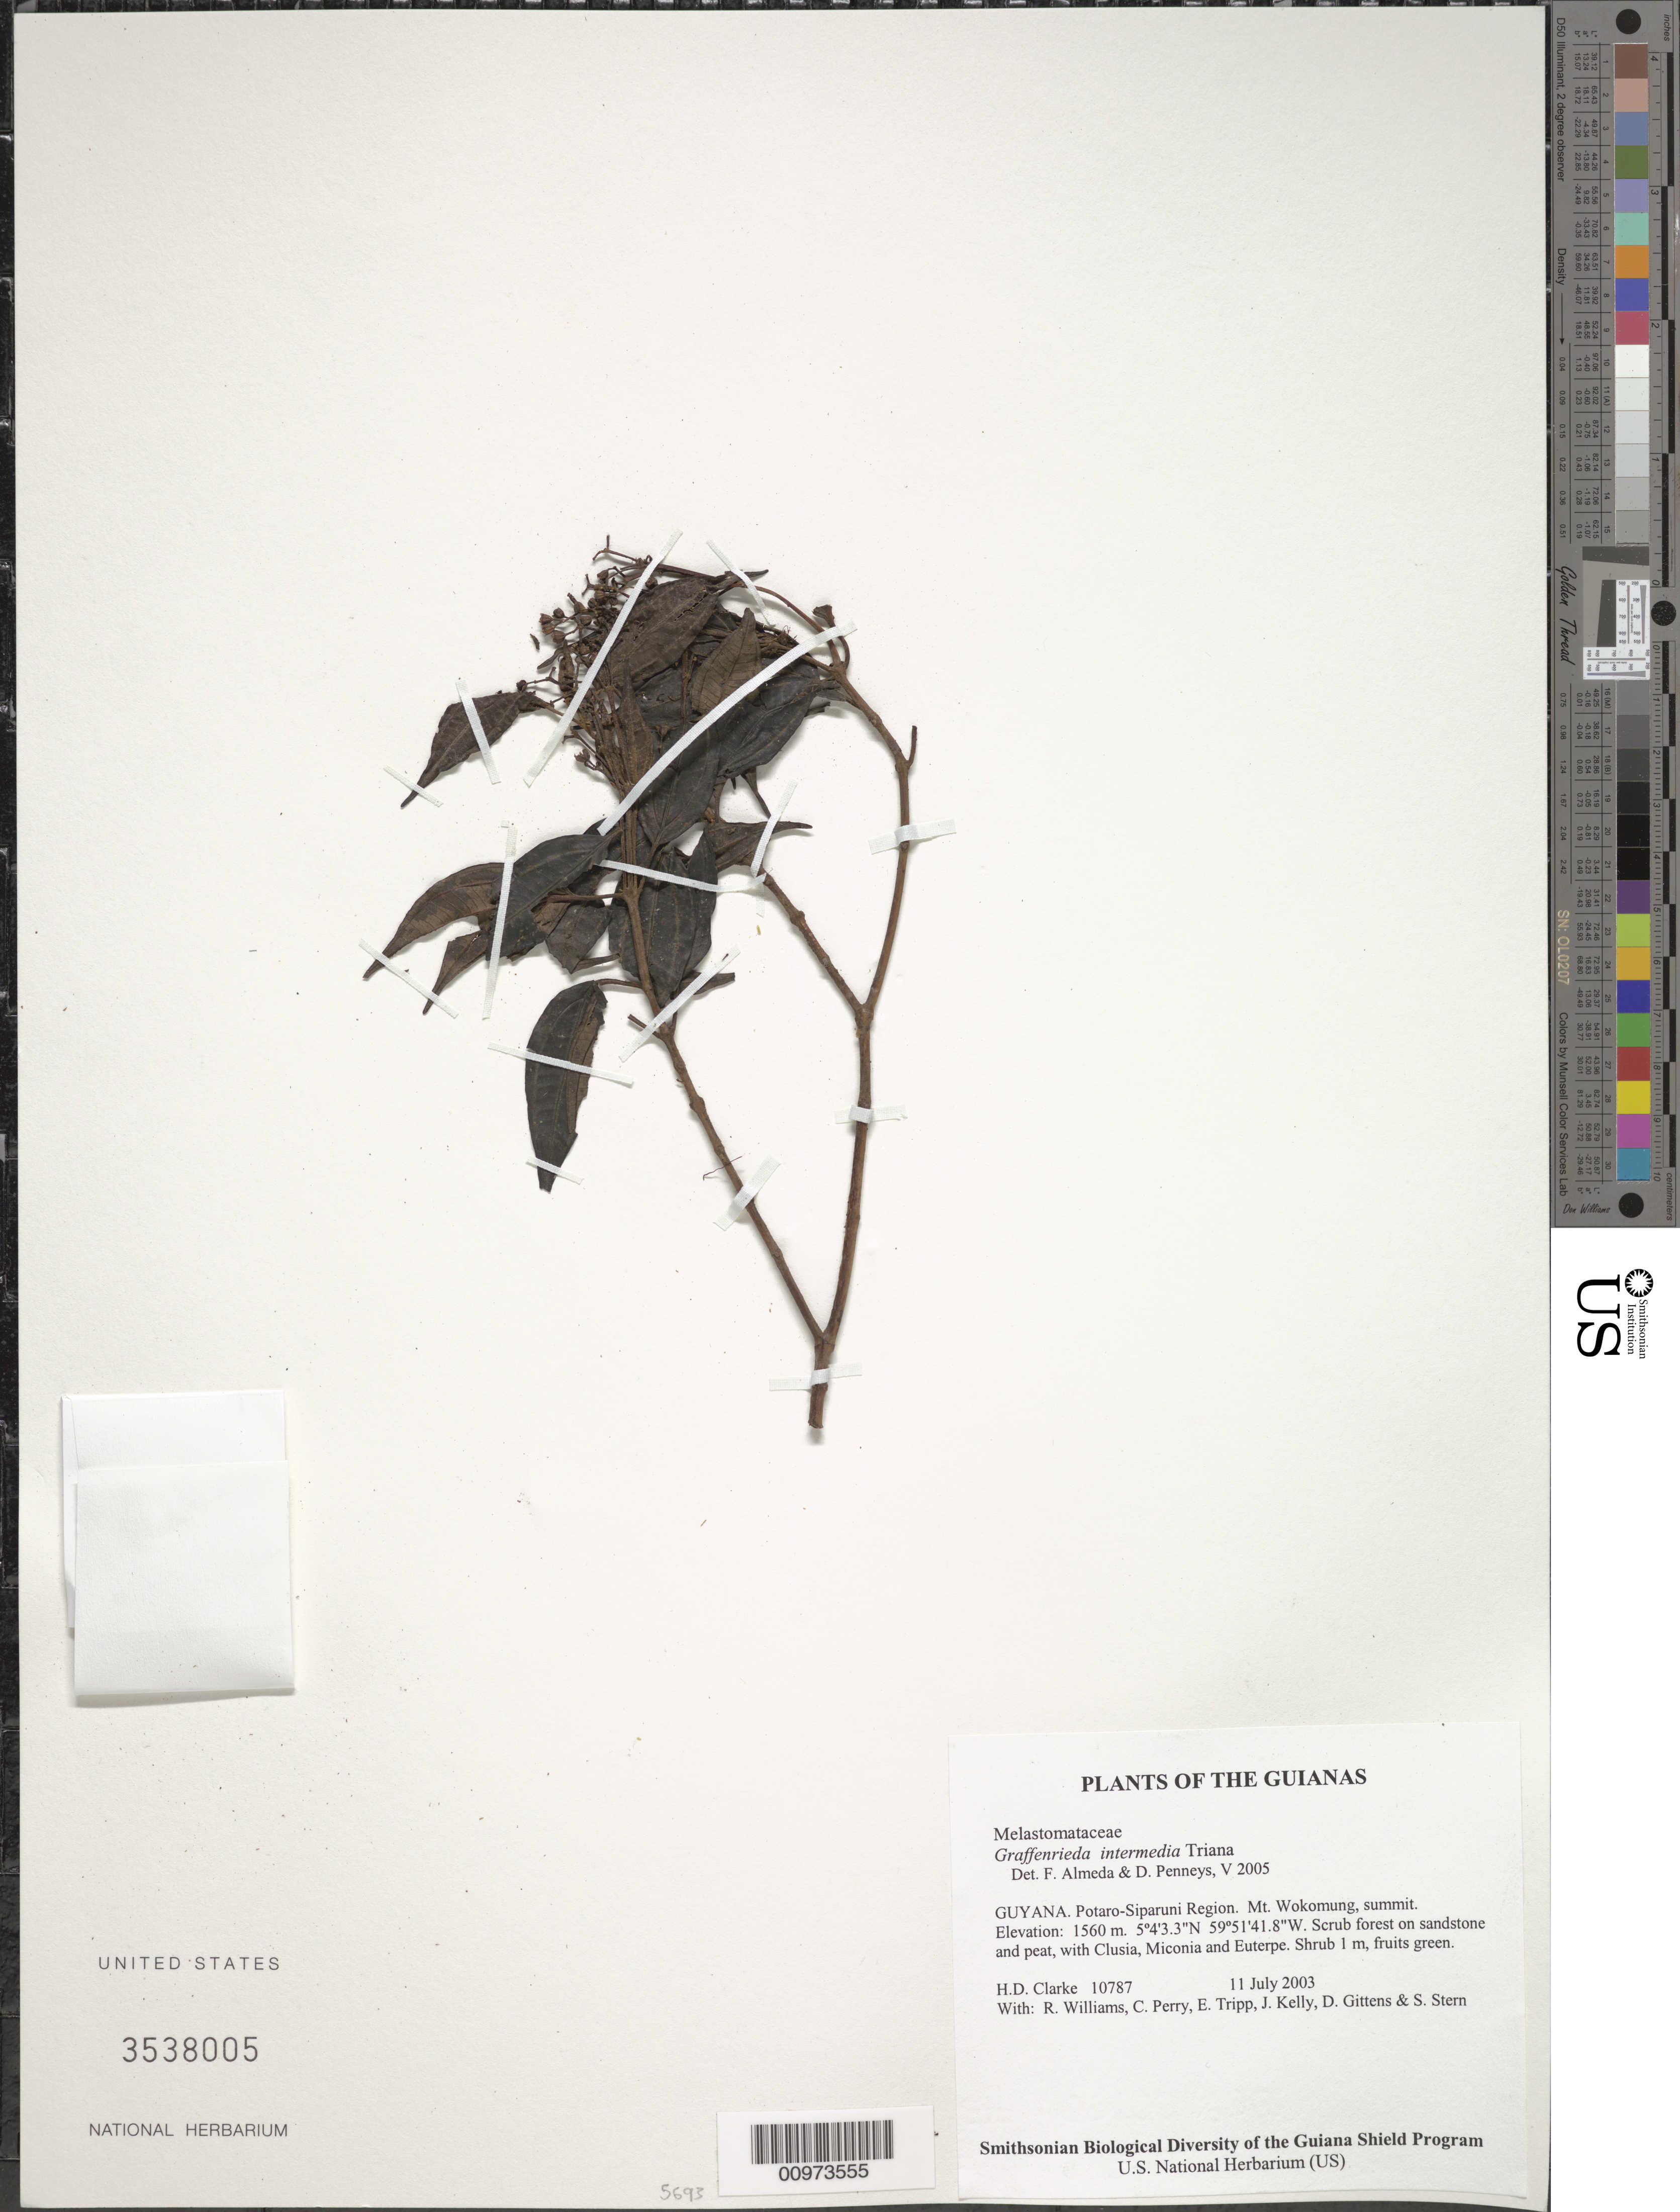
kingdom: Plantae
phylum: Tracheophyta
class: Magnoliopsida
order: Myrtales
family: Melastomataceae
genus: Graffenrieda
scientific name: Graffenrieda intermedia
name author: Triana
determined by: Almeda, F.; Penneys, D. S.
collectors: H. D. Clarke, R. Williams, C. Perry, E. Tripp, J. Kelly, D. Gittens & S. R. Stern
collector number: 10787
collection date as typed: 11 July 2003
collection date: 2003-07-11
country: Guyana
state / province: Potaro-Siparuni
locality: Mt. Wokomung, summit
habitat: Scrub forest on sandstone and peat, with Clusia, Miconia and Euterpe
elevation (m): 1560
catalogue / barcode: US 3538005